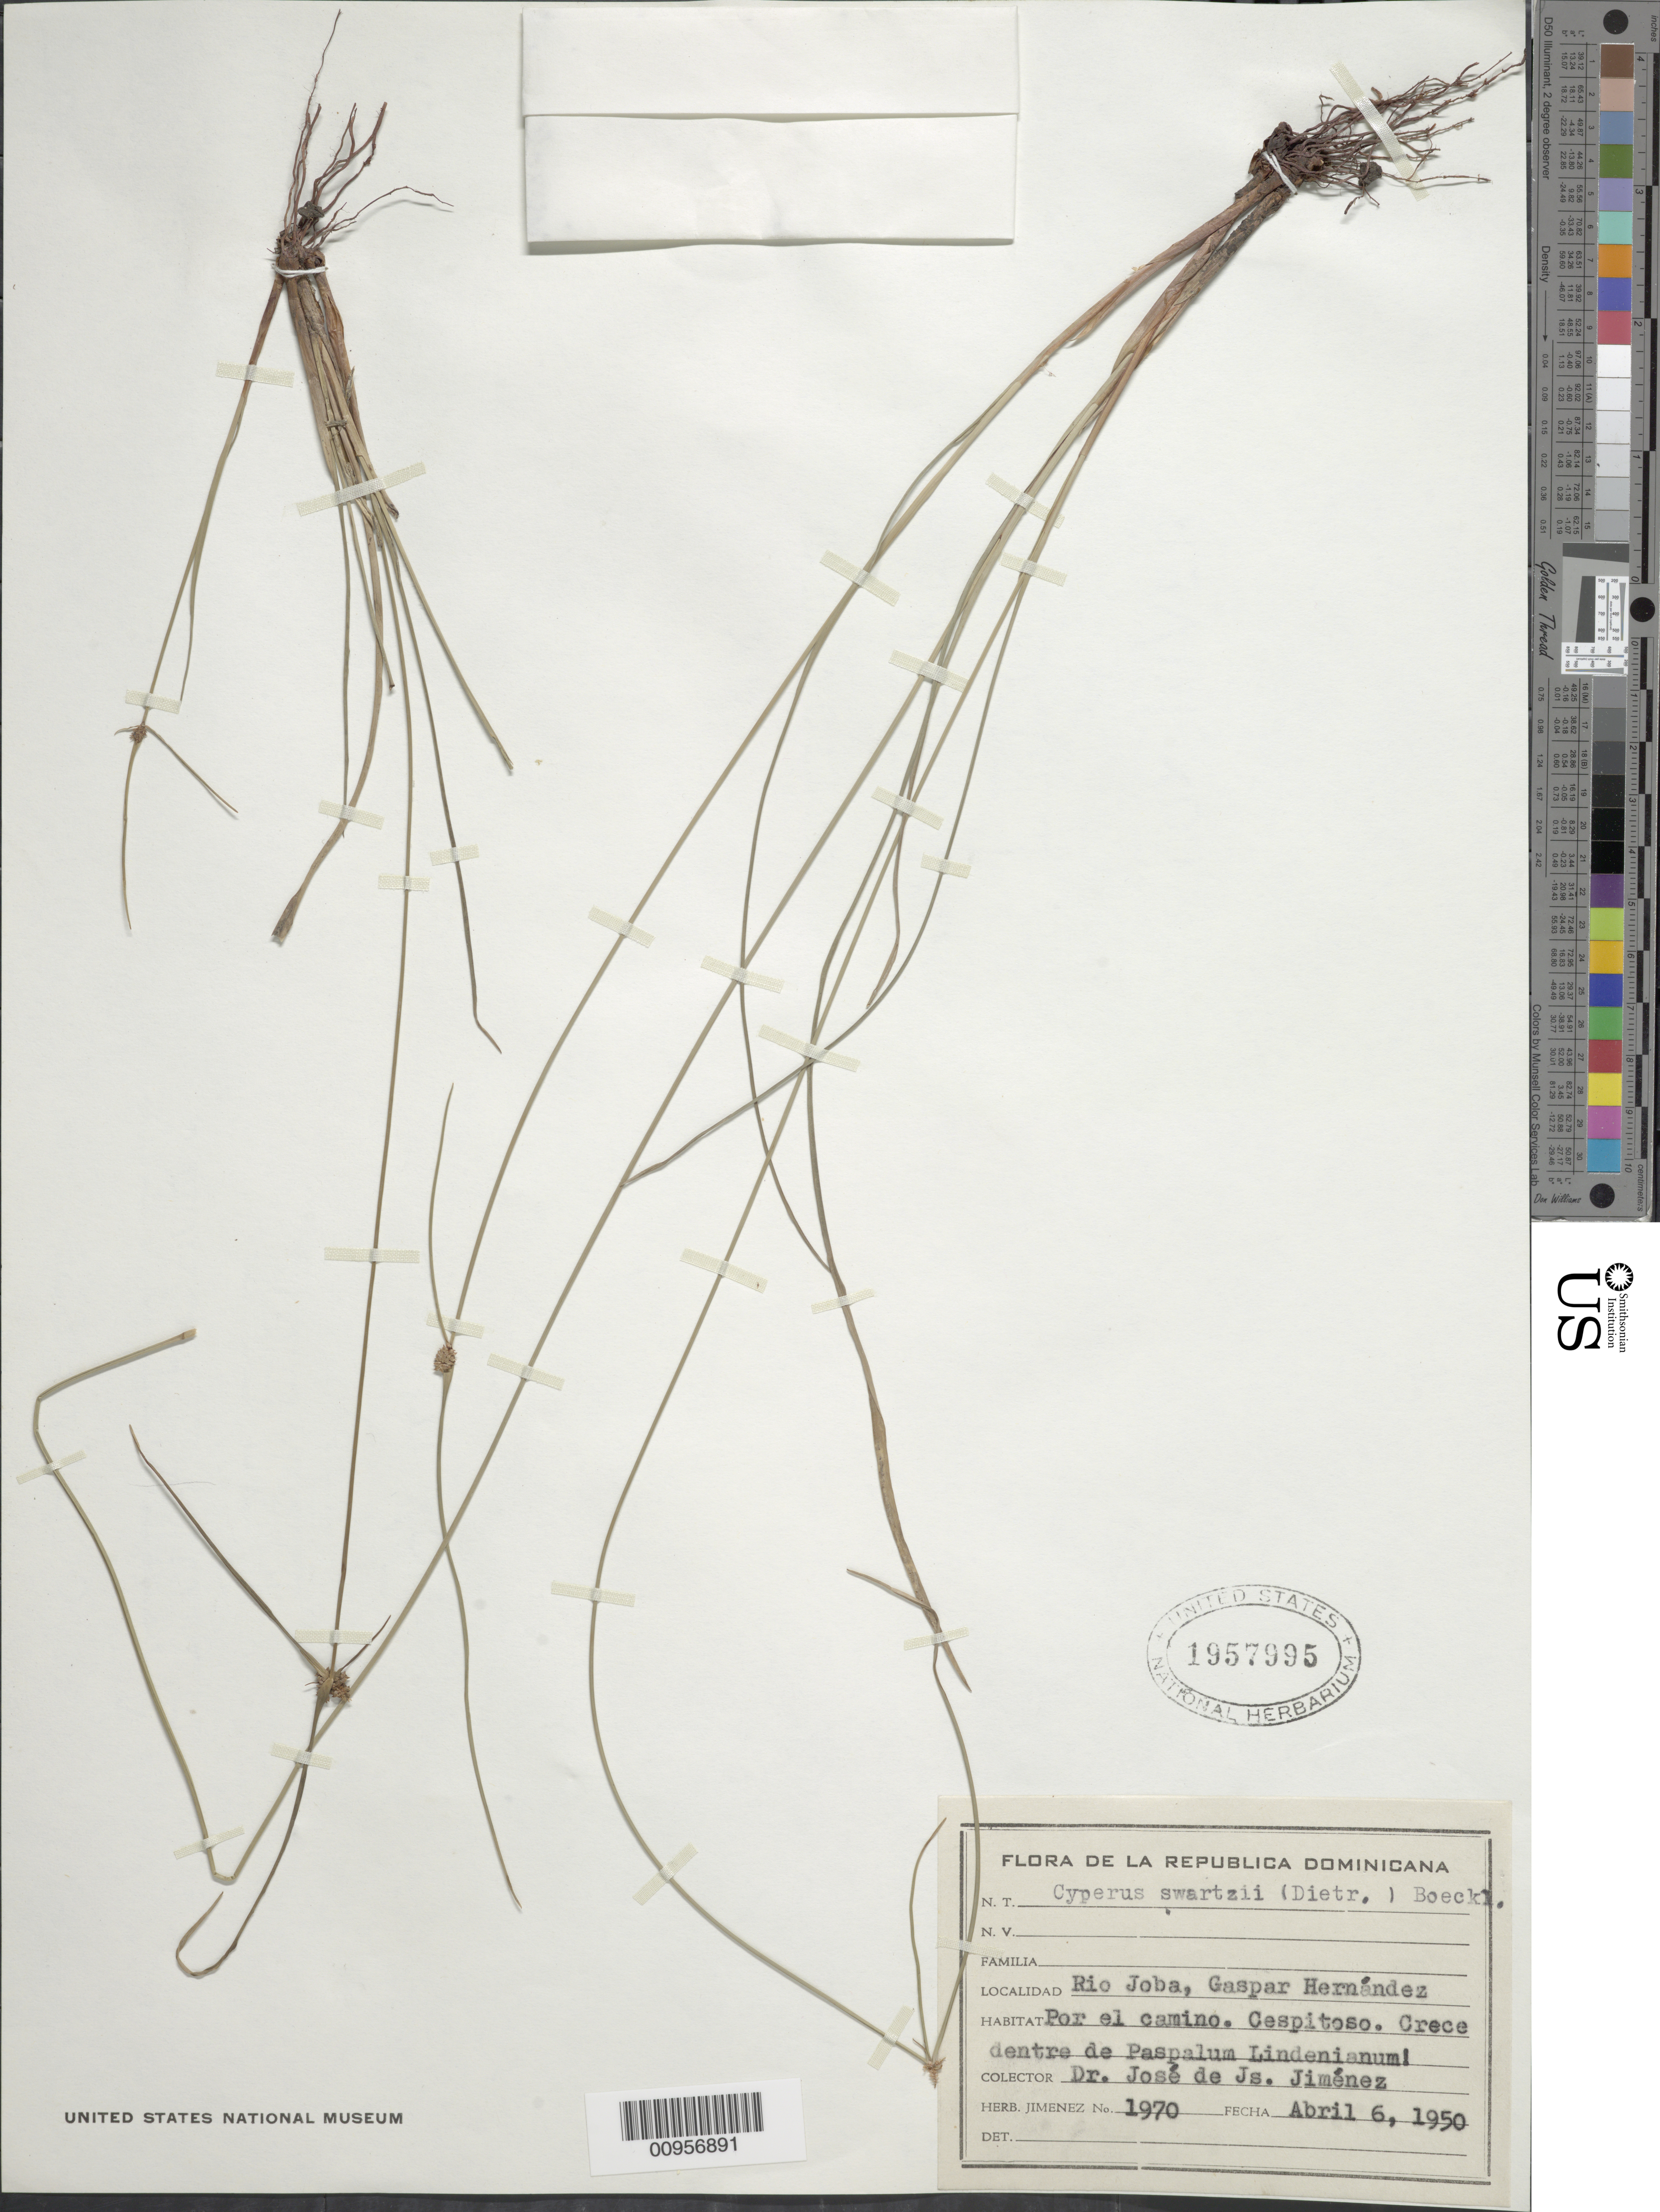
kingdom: Plantae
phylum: Tracheophyta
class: Liliopsida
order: Poales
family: Cyperaceae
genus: Cyperus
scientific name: Cyperus swartzii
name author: (A. Dietr.) Boeckeler ex Kük.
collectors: J. J. Jiménez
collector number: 1970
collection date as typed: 06 Apr 1950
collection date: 1950-04-06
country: Dominican Republic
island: Hispaniola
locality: Rio Joba, Gaspar Hernández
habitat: Por el camino, crece dentre de Paspalum lindenianum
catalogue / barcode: US 1957995